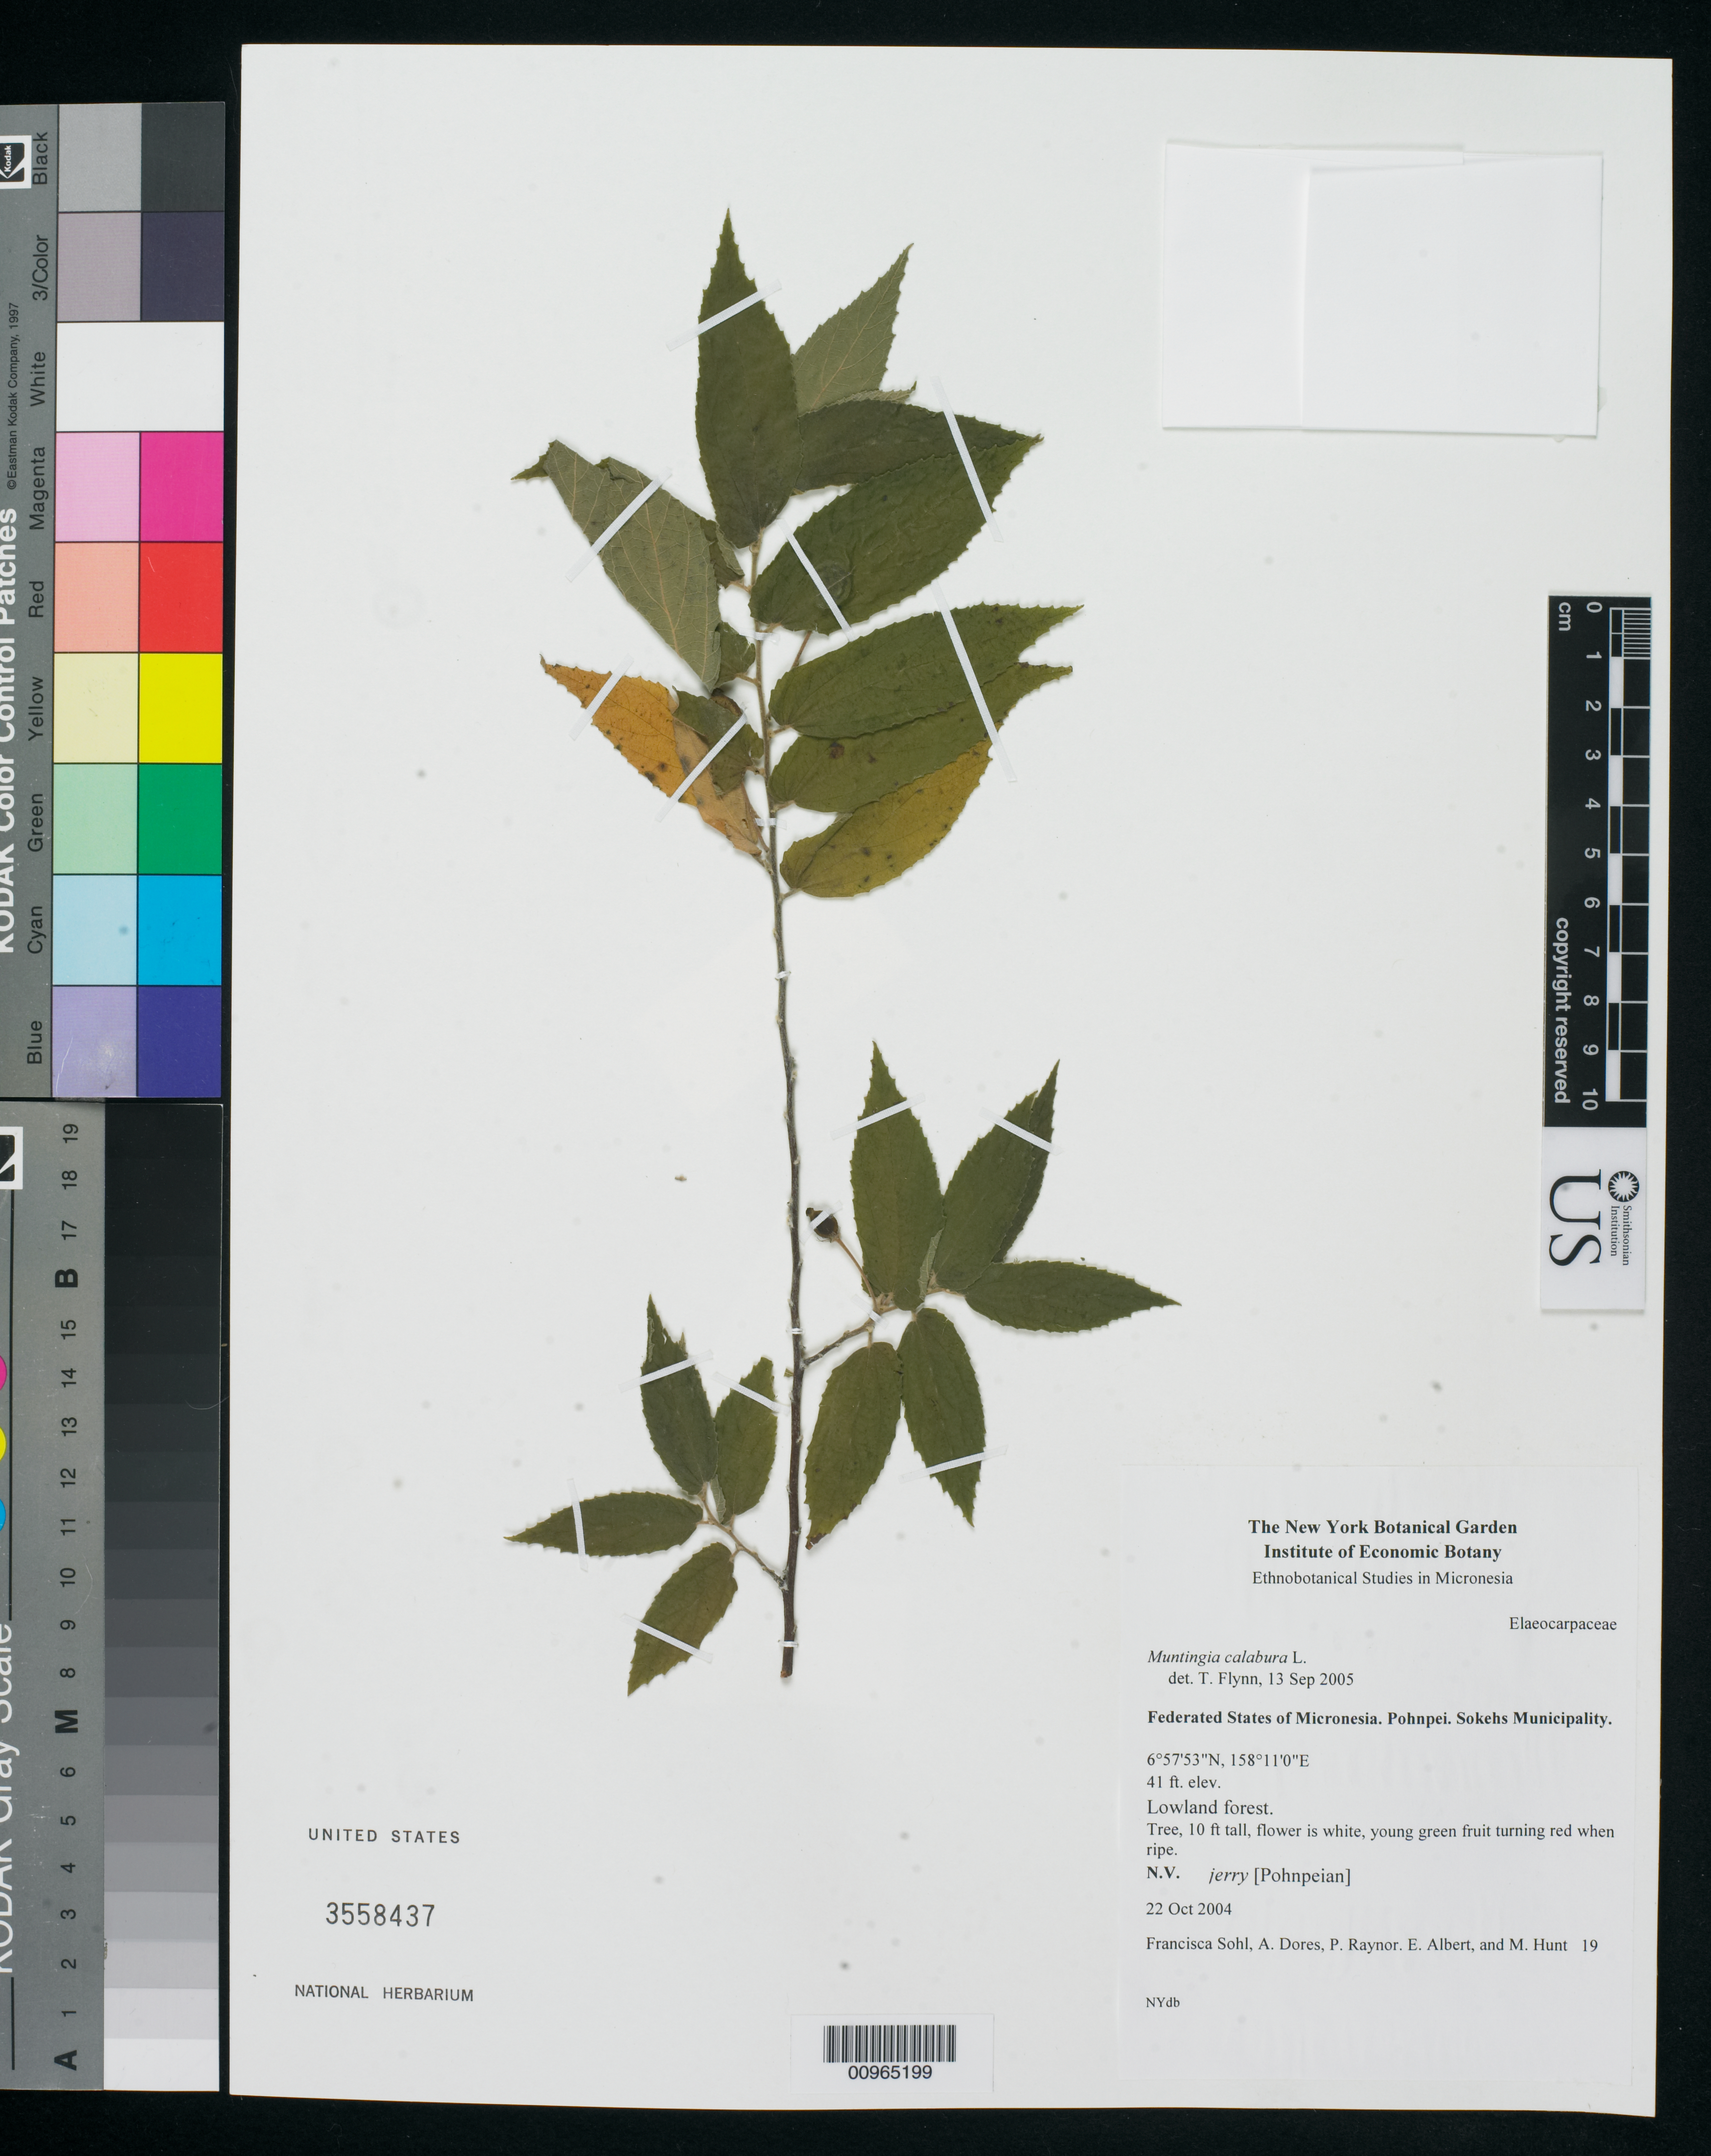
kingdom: Plantae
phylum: Tracheophyta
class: Magnoliopsida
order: Malvales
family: Muntingiaceae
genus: Muntingia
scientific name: Muntingia calabura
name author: L.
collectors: F. Sohl, A. Dores, A. Raynor & E. Albert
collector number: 19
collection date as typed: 21 Oct 2004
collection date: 2004-10-21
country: Micronesia, Federated States of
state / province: Pohnpei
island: Pohnpei [Ponape]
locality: Sokehs Muncipality, Pohnpei, Micronesia. Lowland forest.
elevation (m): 12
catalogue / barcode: US 3558437